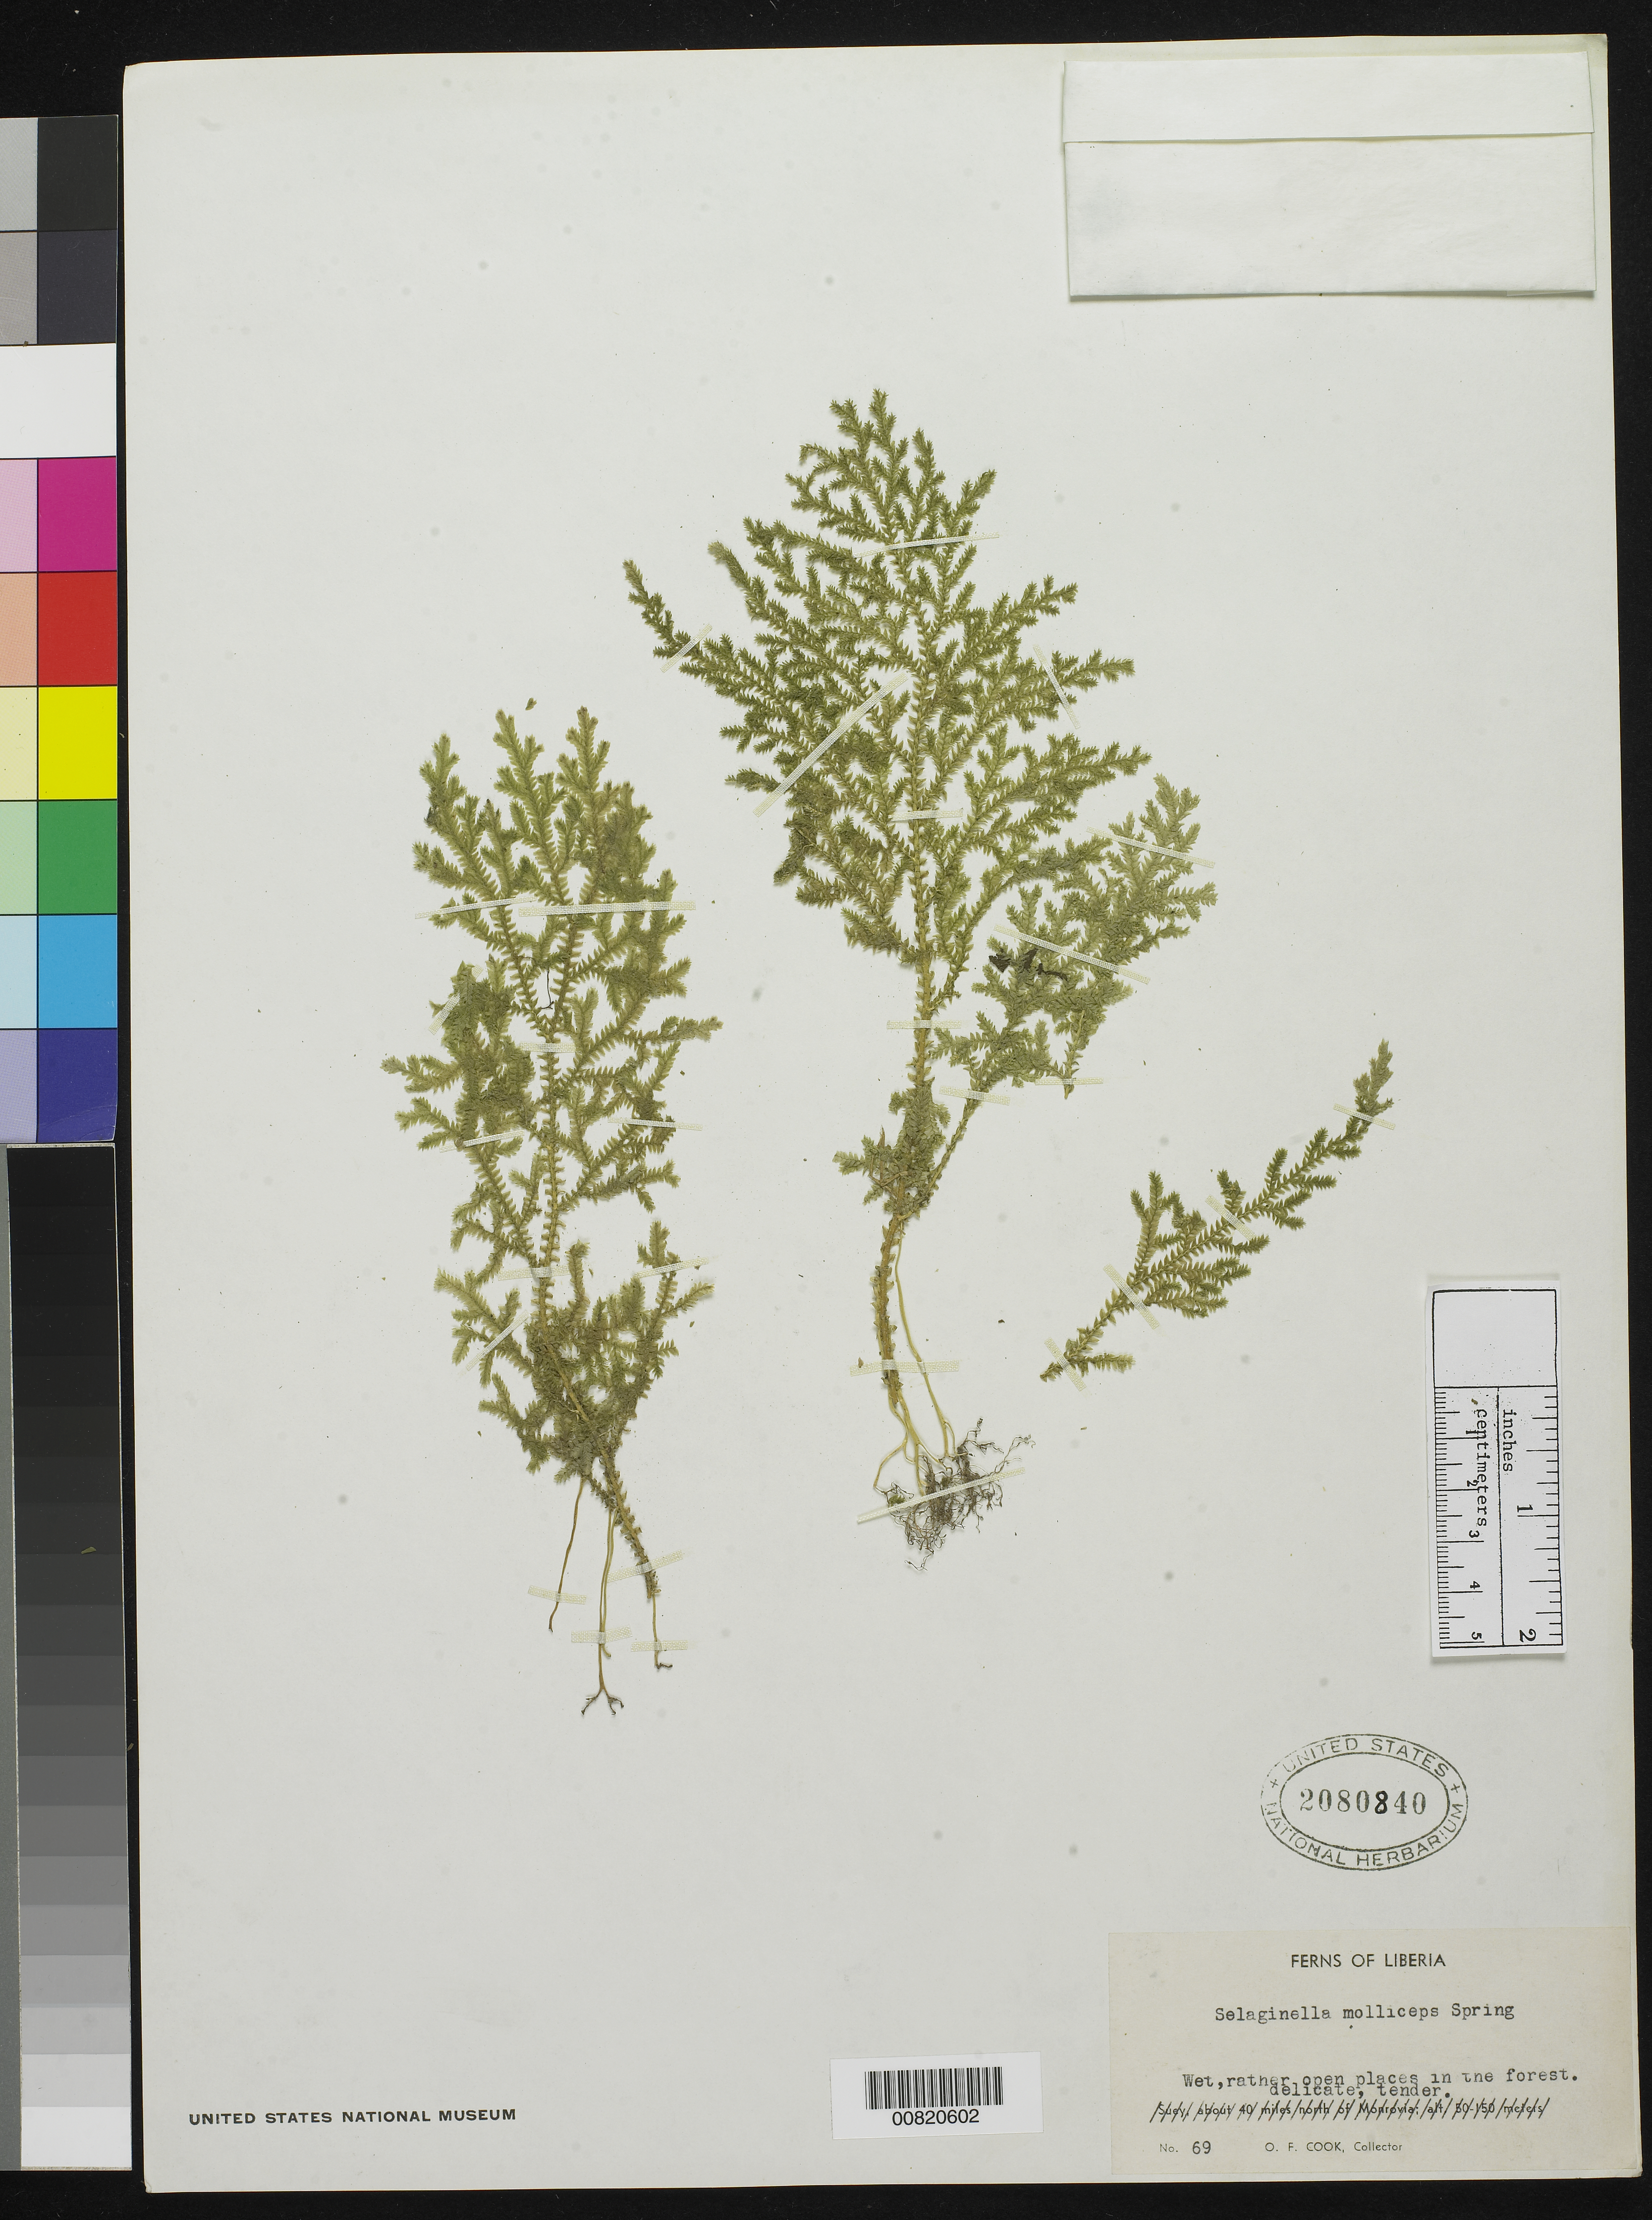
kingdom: Plantae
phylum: Tracheophyta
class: Lycopodiopsida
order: Selaginellales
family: Selaginellaceae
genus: Selaginella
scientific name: Selaginella molliceps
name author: Spring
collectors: O. F. Cook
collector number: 69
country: Liberia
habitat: Forest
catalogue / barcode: US 2080840